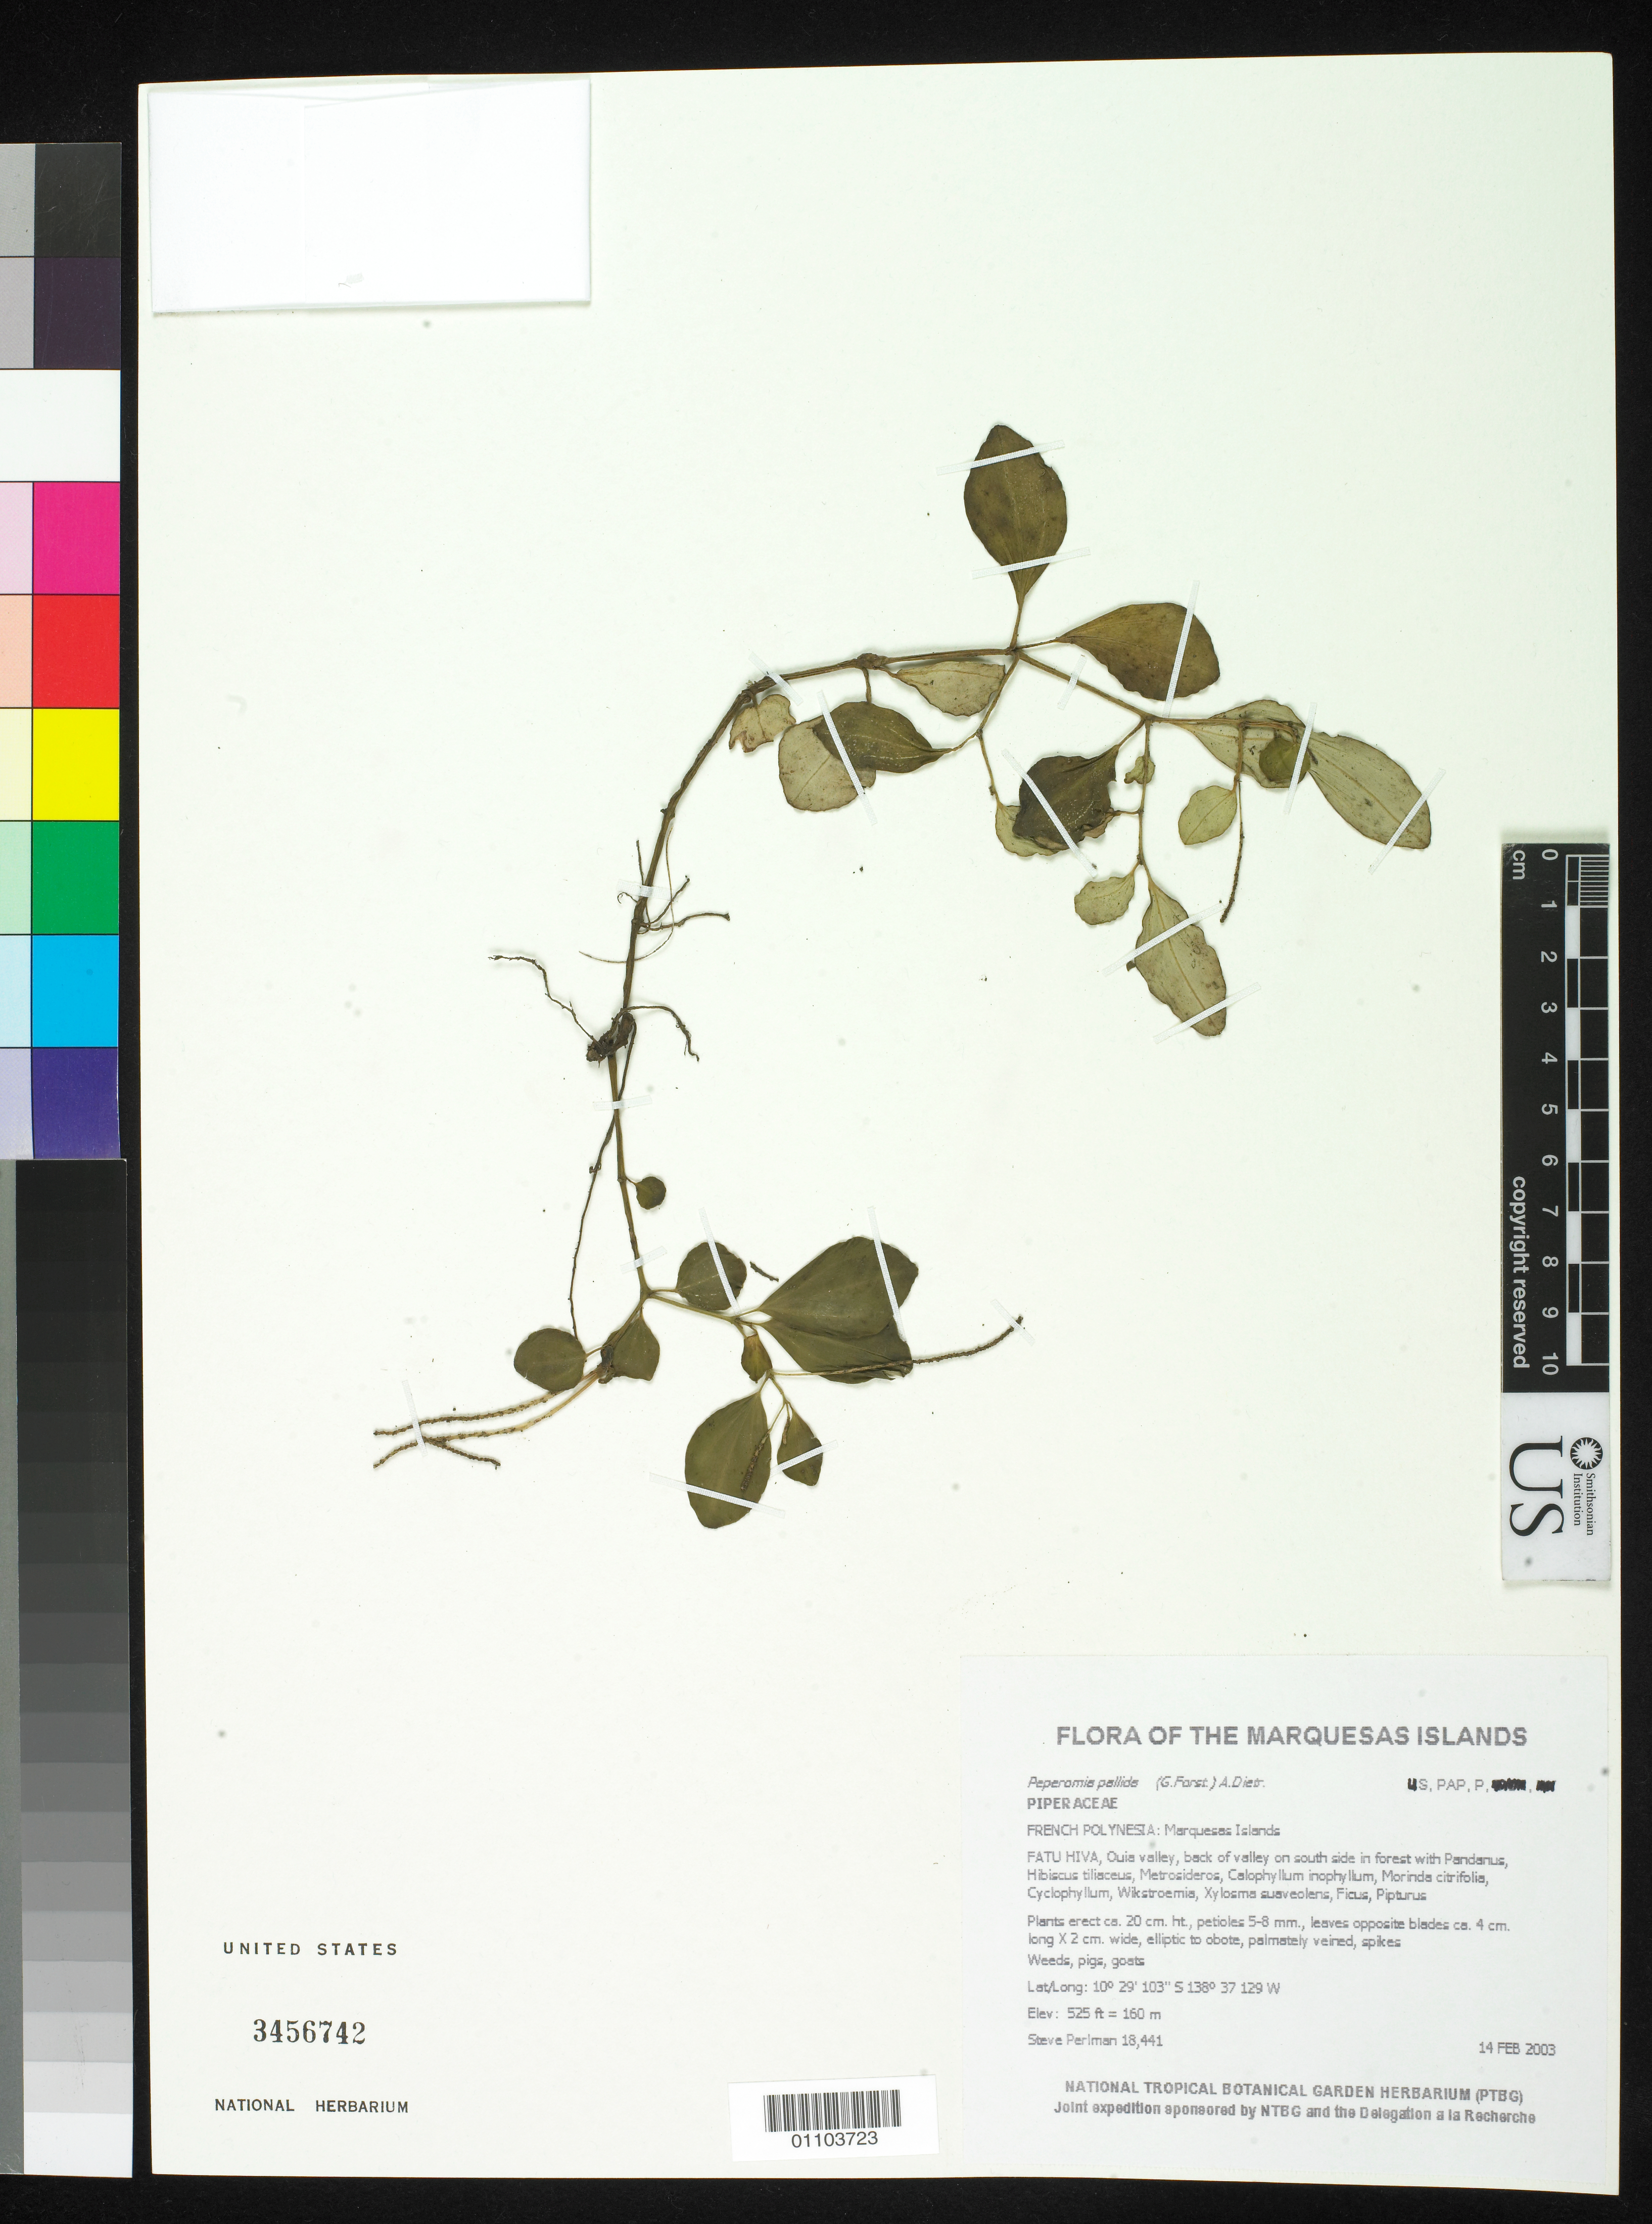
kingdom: Plantae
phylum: Tracheophyta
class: Magnoliopsida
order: Piperales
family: Piperaceae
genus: Peperomia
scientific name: Peperomia pallida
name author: (G. Forst.) Dietr.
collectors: S. P. Perlman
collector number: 18441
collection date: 2003-02-14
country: French Polynesia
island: Fatu Hiva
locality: Ouia valley, back of valley on S side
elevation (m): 160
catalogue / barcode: US 3456742